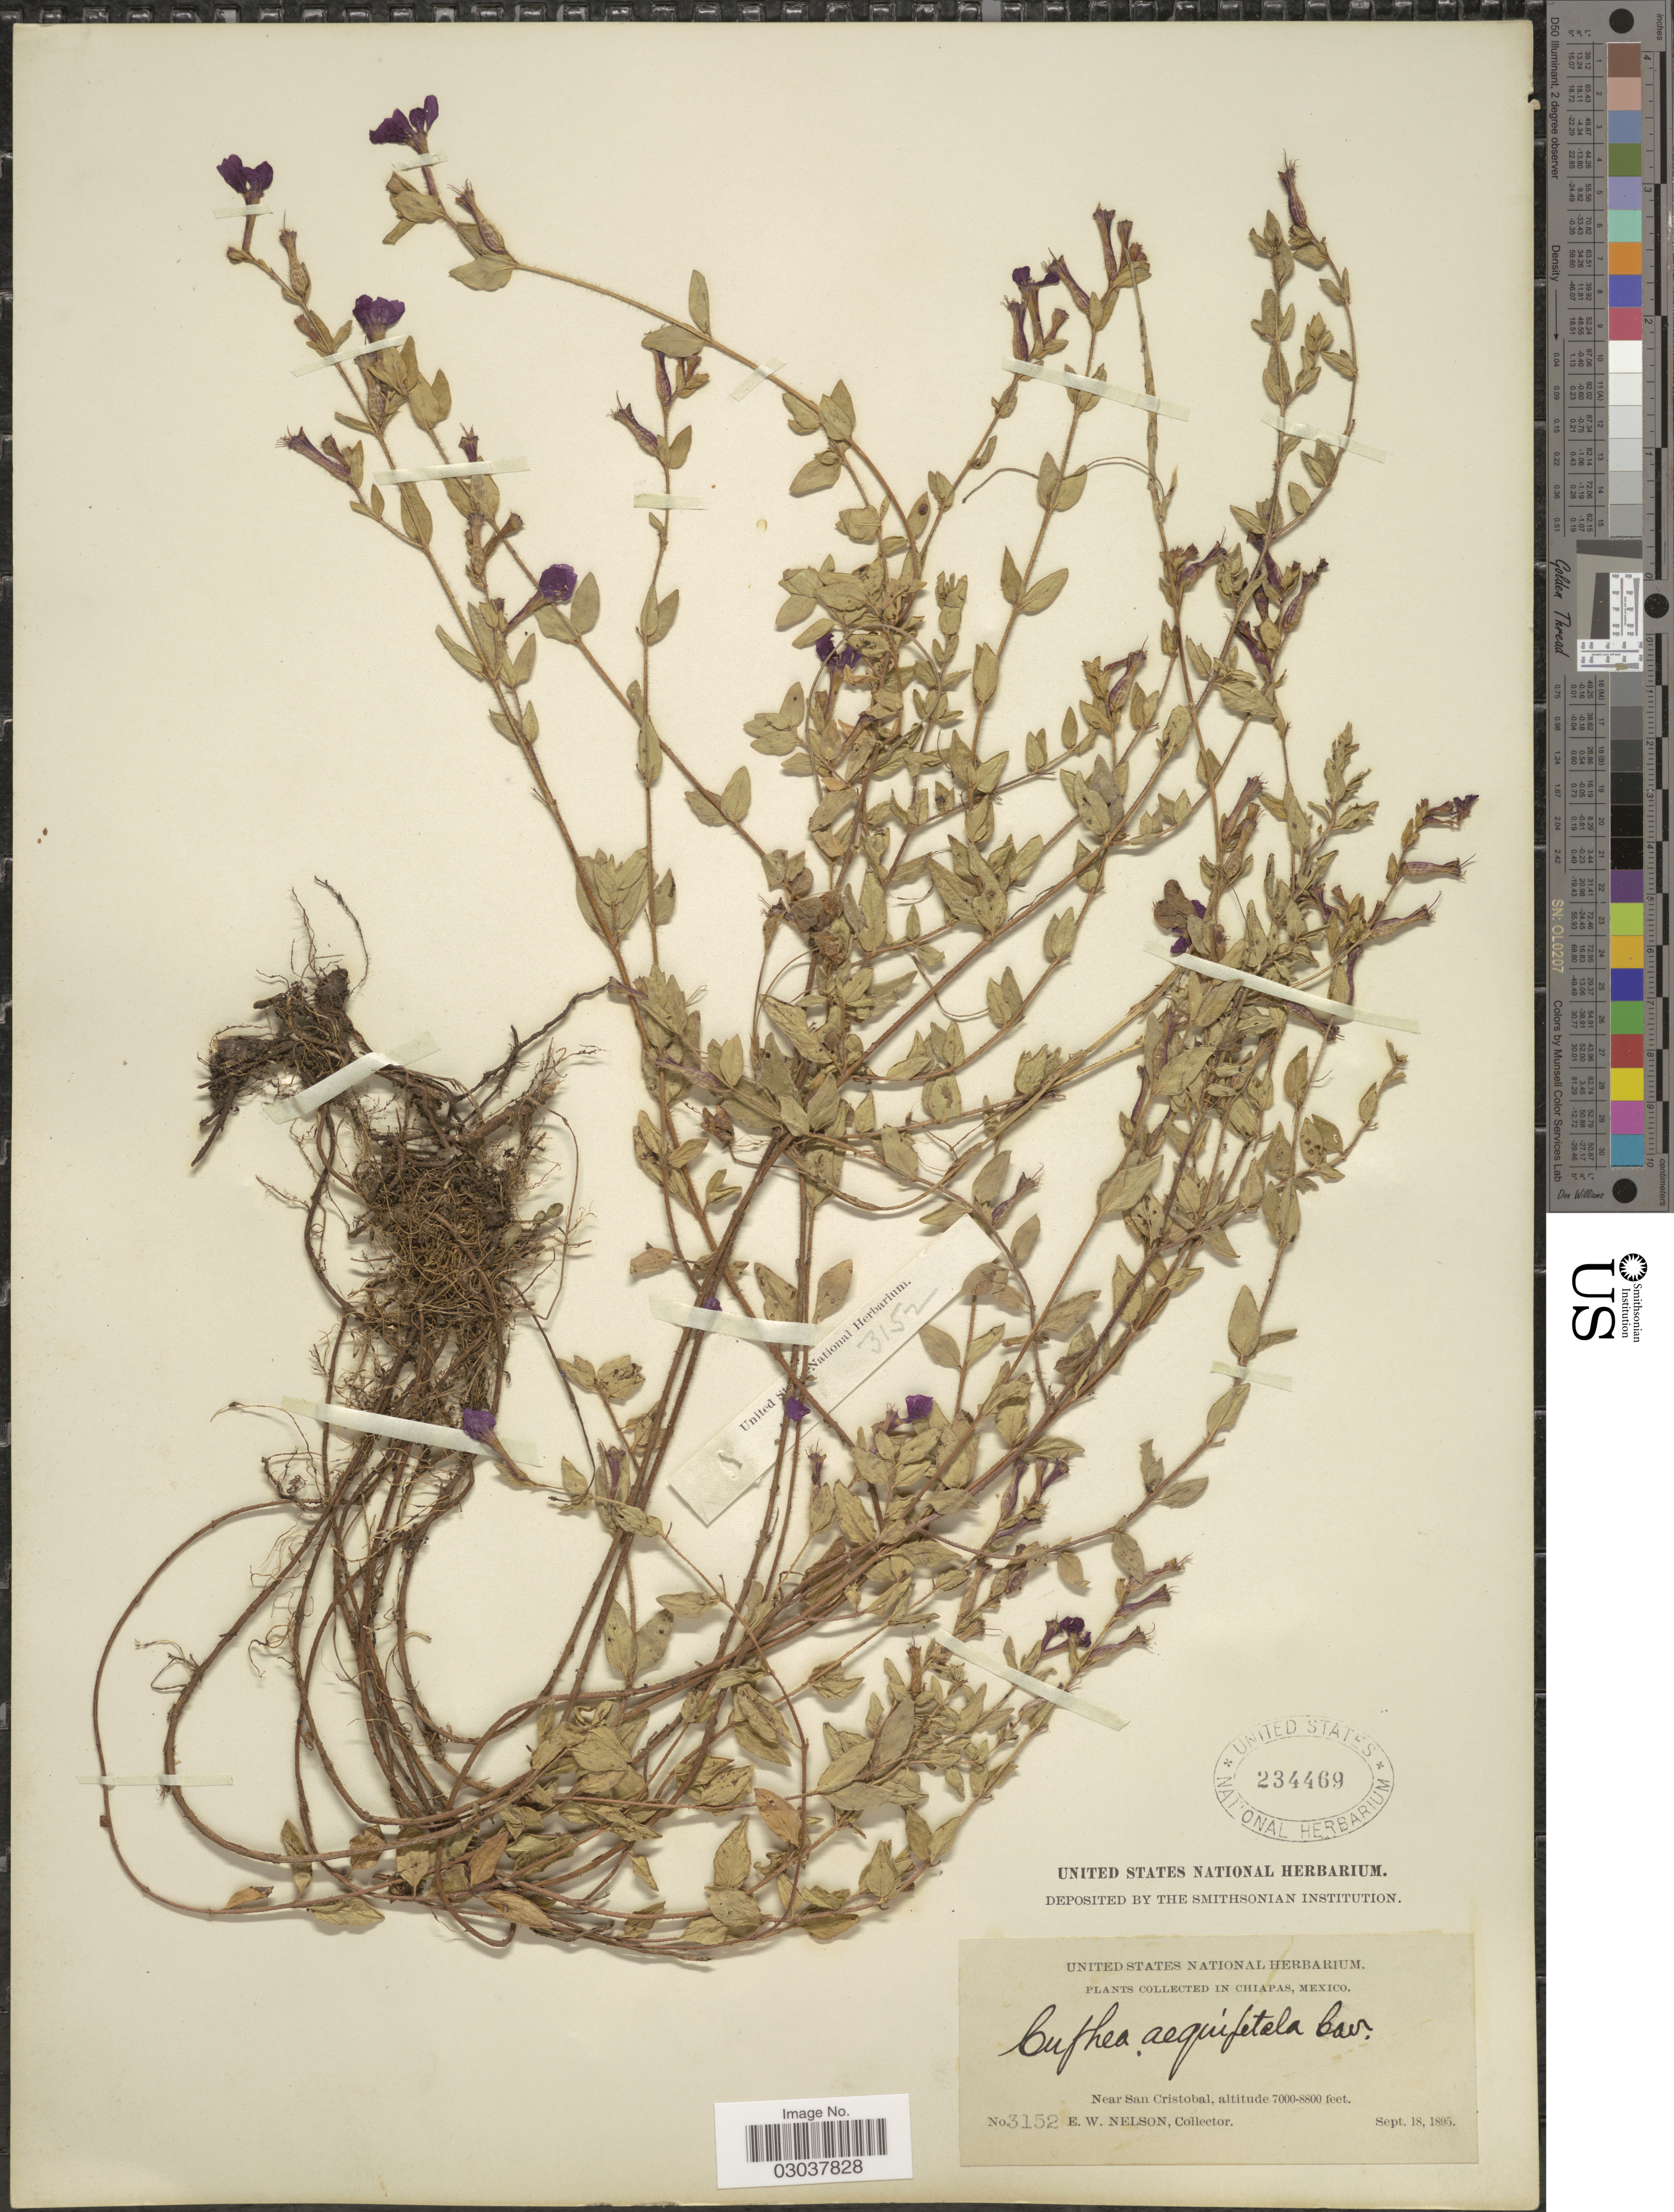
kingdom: Plantae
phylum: Tracheophyta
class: Magnoliopsida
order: Myrtales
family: Lythraceae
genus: Cuphea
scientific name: Cuphea aequipetala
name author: Cav.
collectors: E. W. Nelson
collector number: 3152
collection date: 1895-09-18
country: Mexico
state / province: Chiapas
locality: Near San Cristobal.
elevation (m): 2134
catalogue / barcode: US 234469